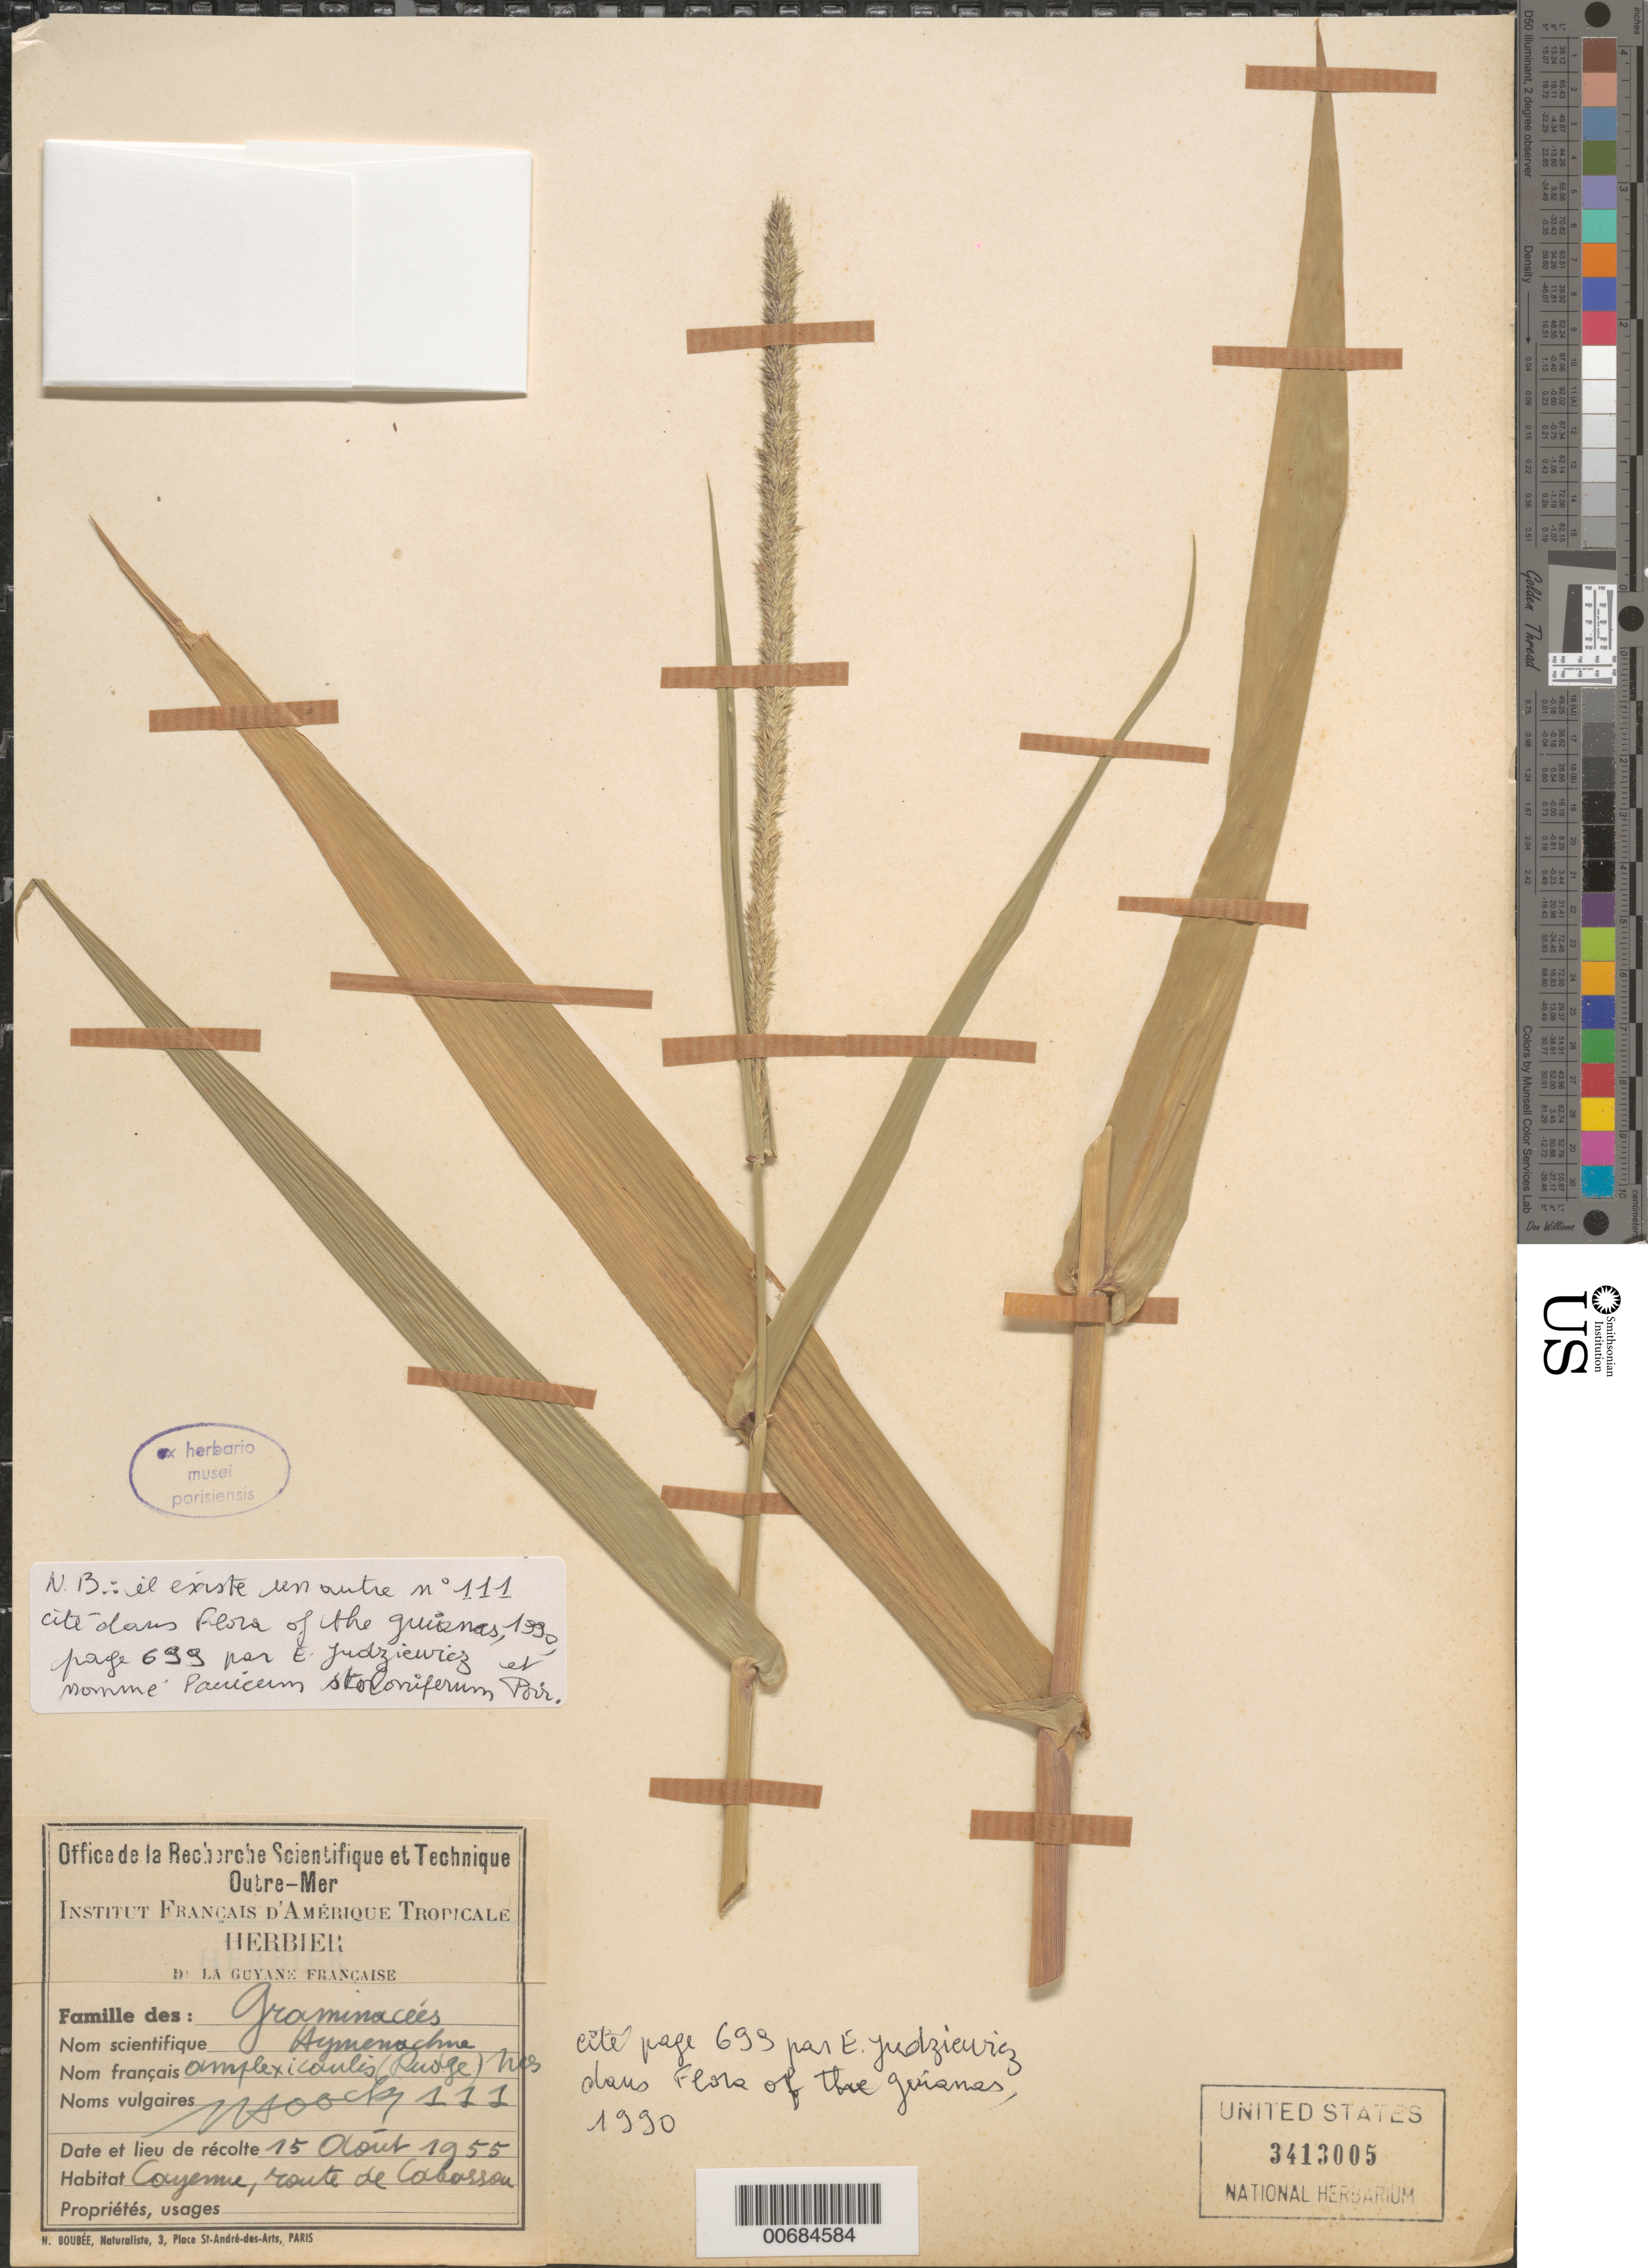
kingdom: Plantae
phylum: Tracheophyta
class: Liliopsida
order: Poales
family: Poaceae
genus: Hymenachne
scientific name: Hymenachne amplexicaulis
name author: (Rudge) Nees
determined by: Judziewicz, E. J.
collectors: J. Hoock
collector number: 111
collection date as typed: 15-Aug-55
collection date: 1955-08-15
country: French Guiana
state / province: Cayenne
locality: Cayenne, Route de Cabassou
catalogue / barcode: US 3413005